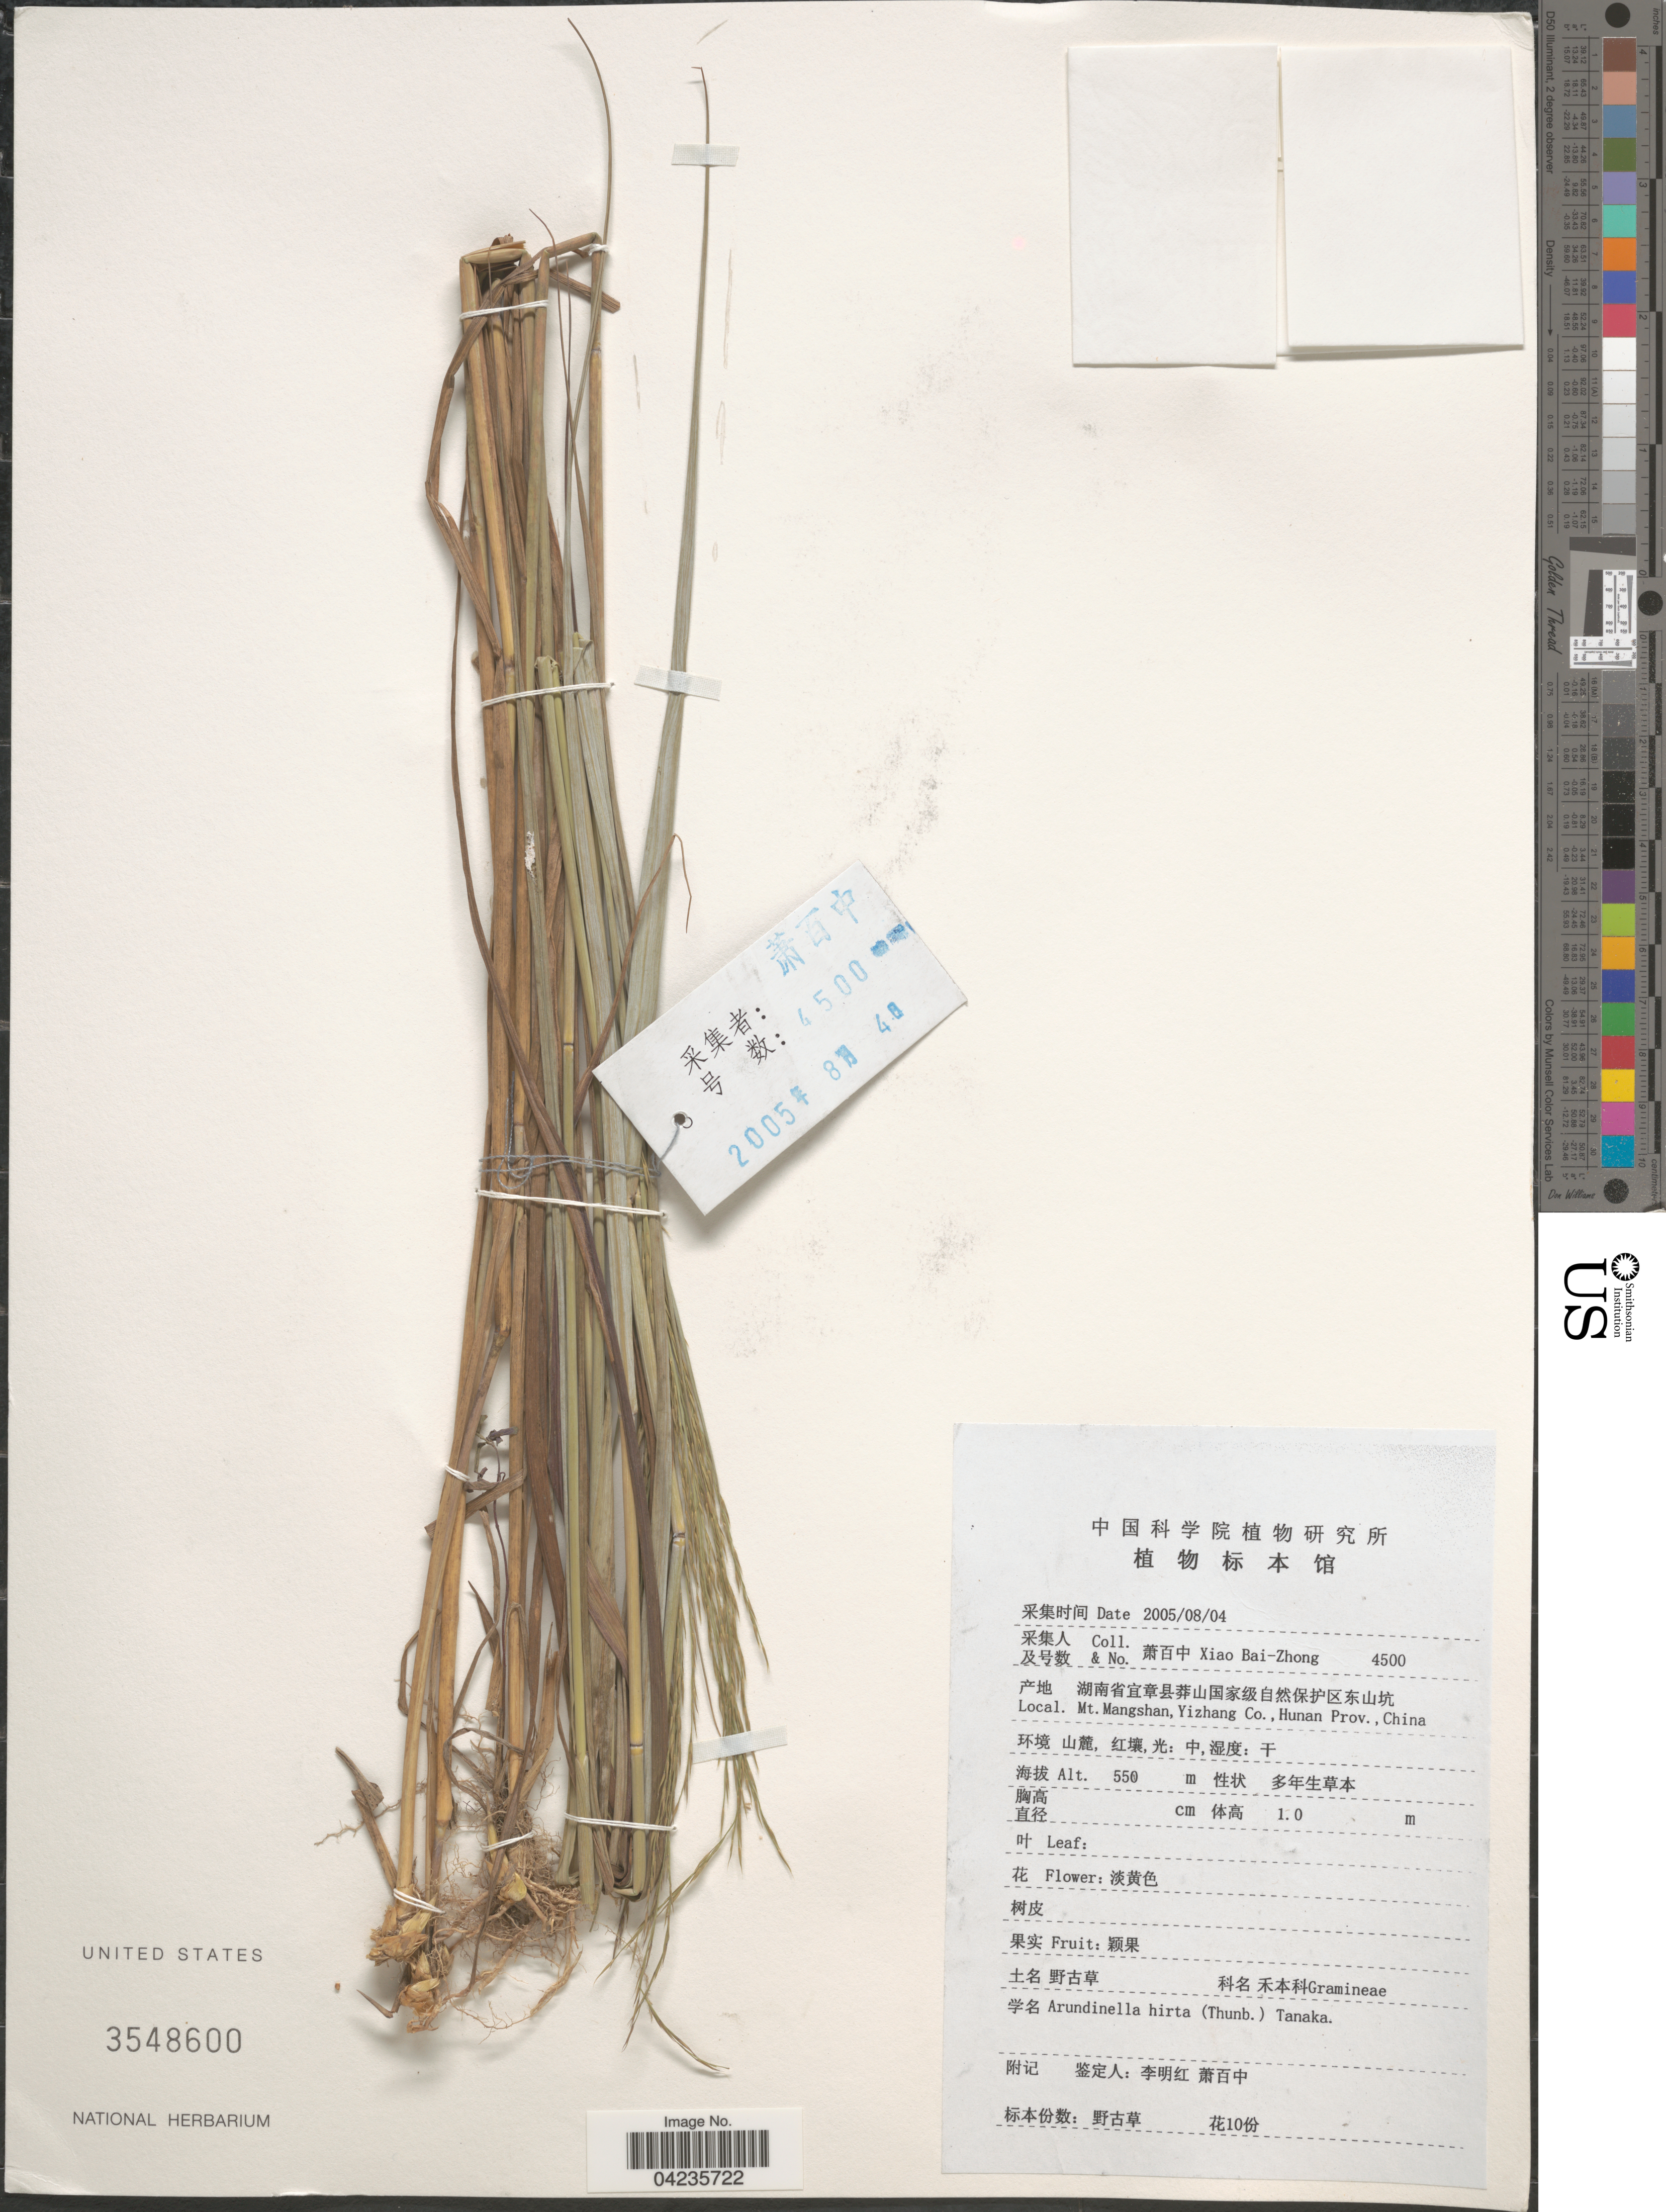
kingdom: Plantae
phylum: Tracheophyta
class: Liliopsida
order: Poales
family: Poaceae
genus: Arundinella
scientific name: Arundinella hirta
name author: (Thunb.) Tanaka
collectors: B. Z. Xiao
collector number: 4500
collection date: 2005-08-04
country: China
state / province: Hunan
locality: Mt. Mangshan, Yizhang Co.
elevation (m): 550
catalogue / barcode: US 3548600